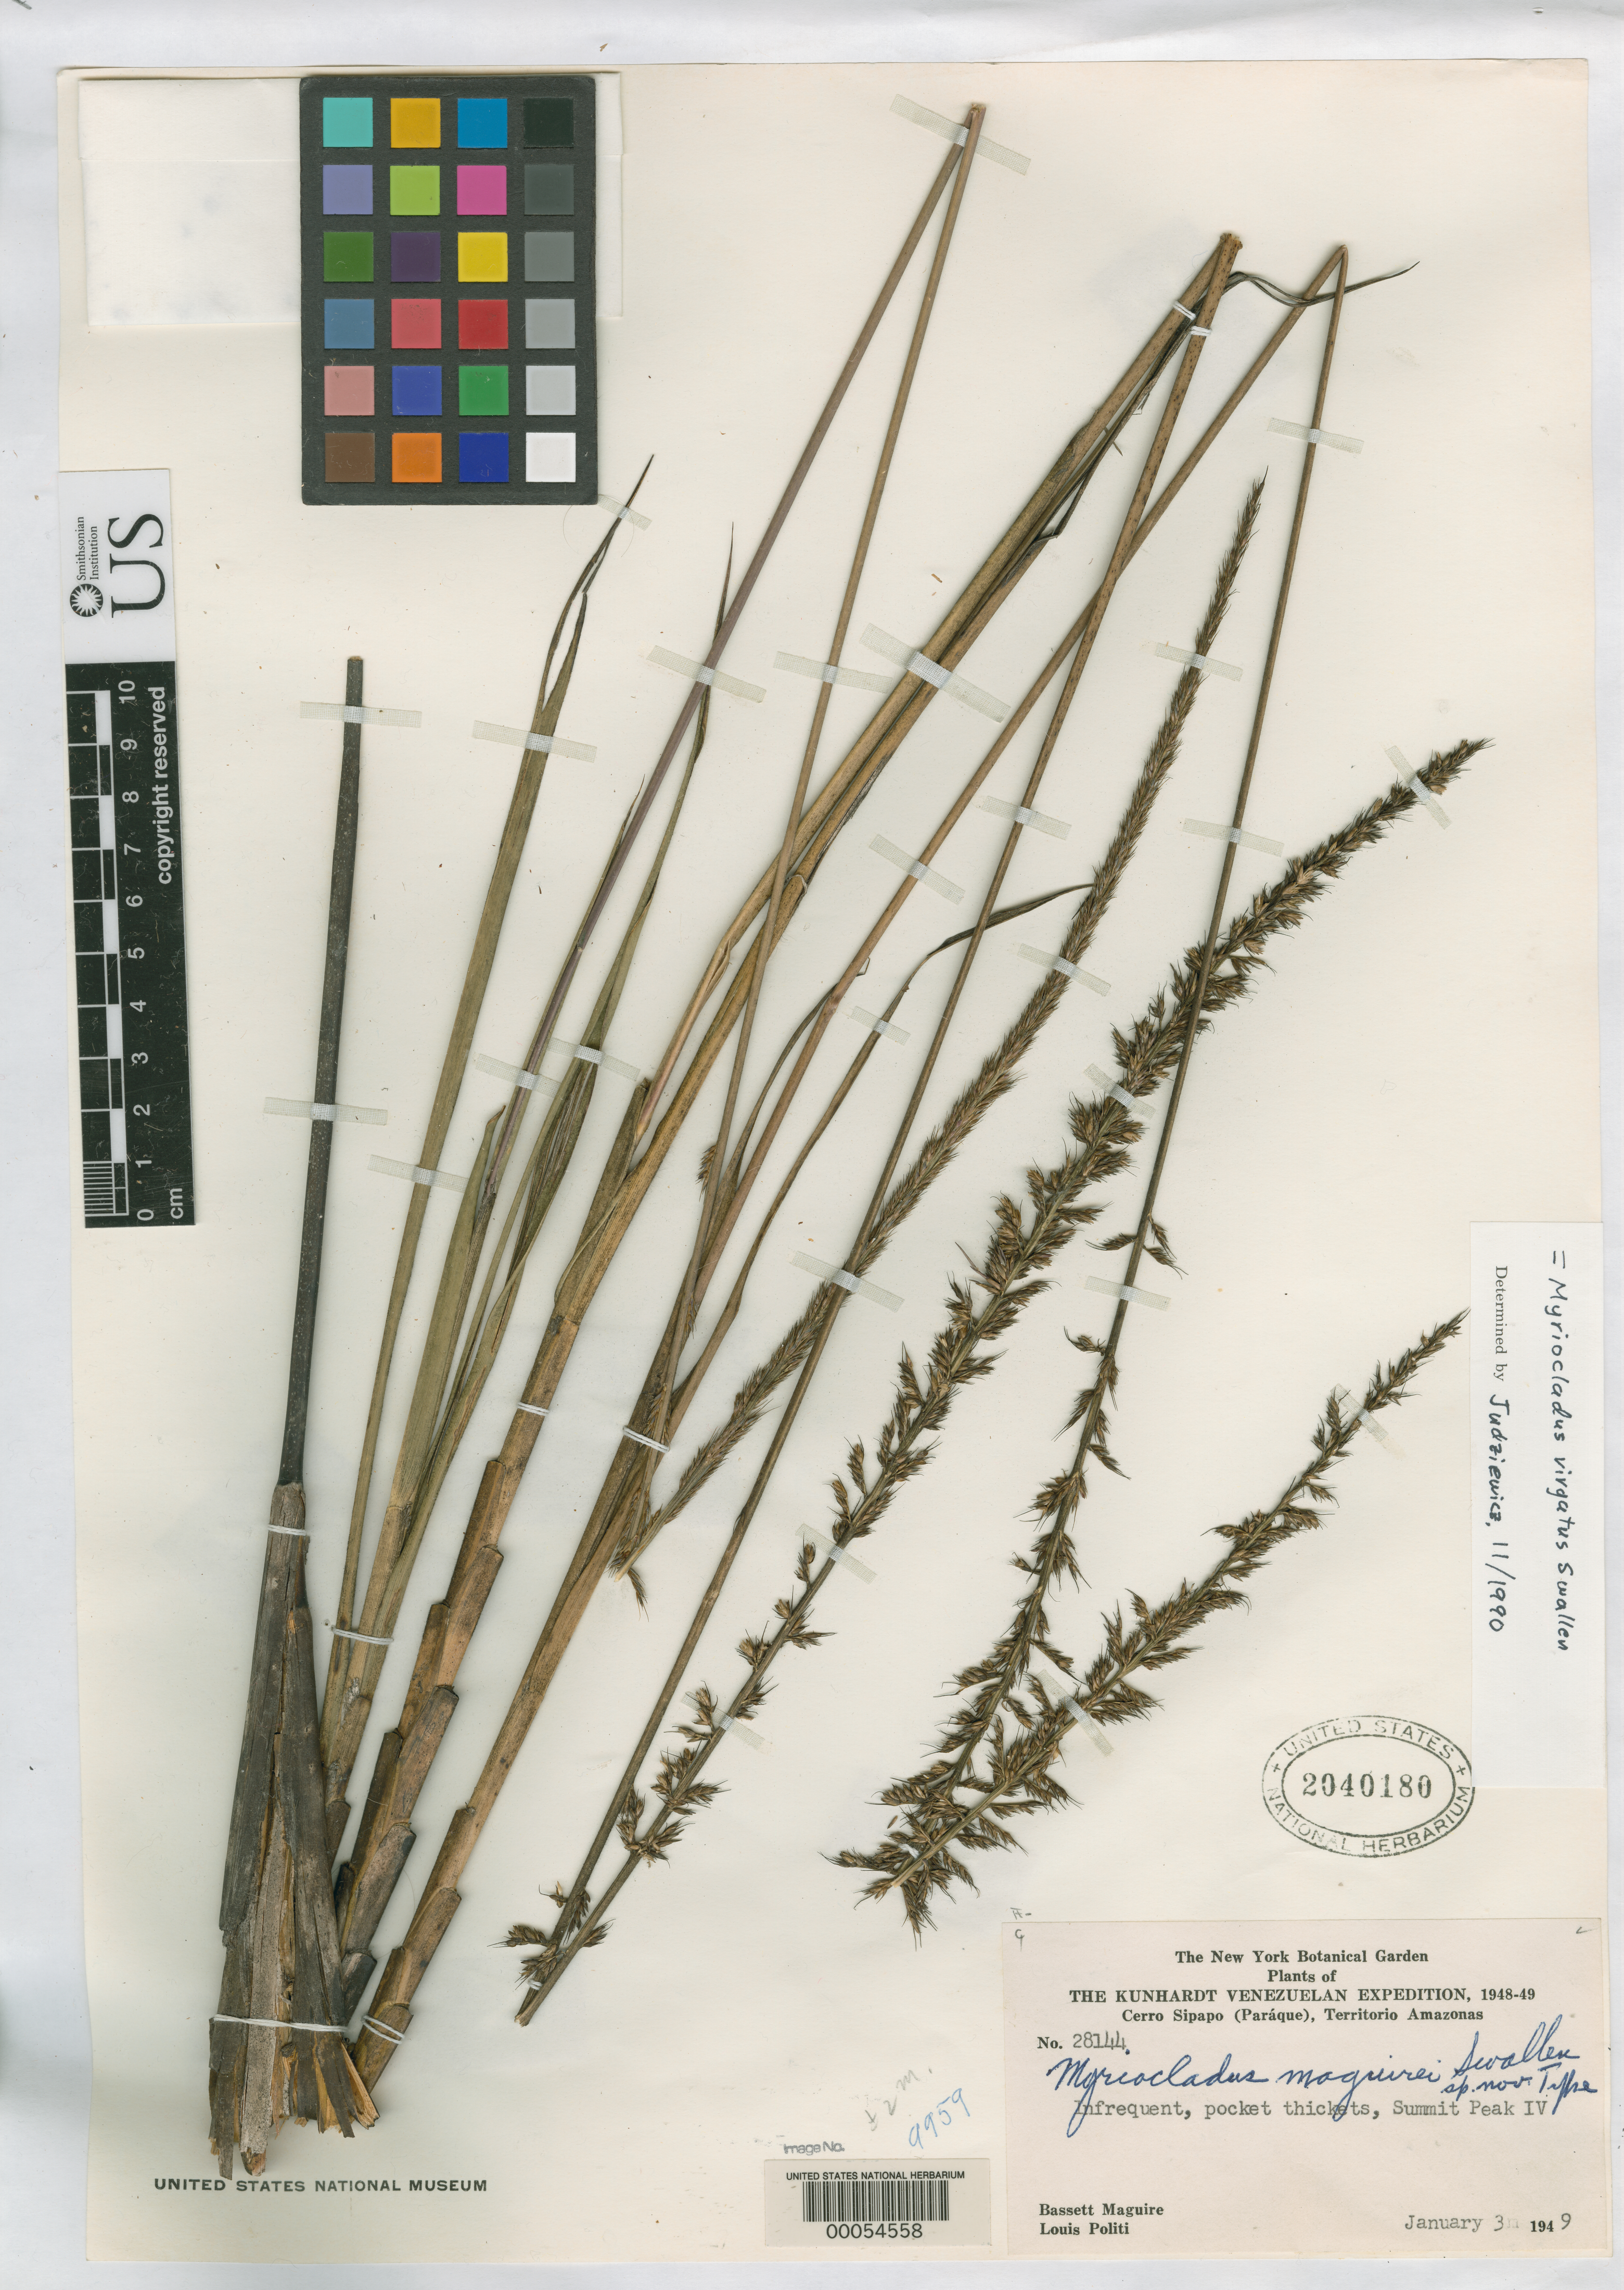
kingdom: Plantae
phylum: Tracheophyta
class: Liliopsida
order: Poales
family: Poaceae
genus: Myriocladus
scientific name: Myriocladus maguirei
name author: Swallen in Maguire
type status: Holotype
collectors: B. Maguire & L. Politi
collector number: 28144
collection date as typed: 03 Jan 1949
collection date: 1949-01-03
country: Venezuela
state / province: Amazonas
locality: Cerro Sipapo, summit peak IV.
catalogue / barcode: US 2040180